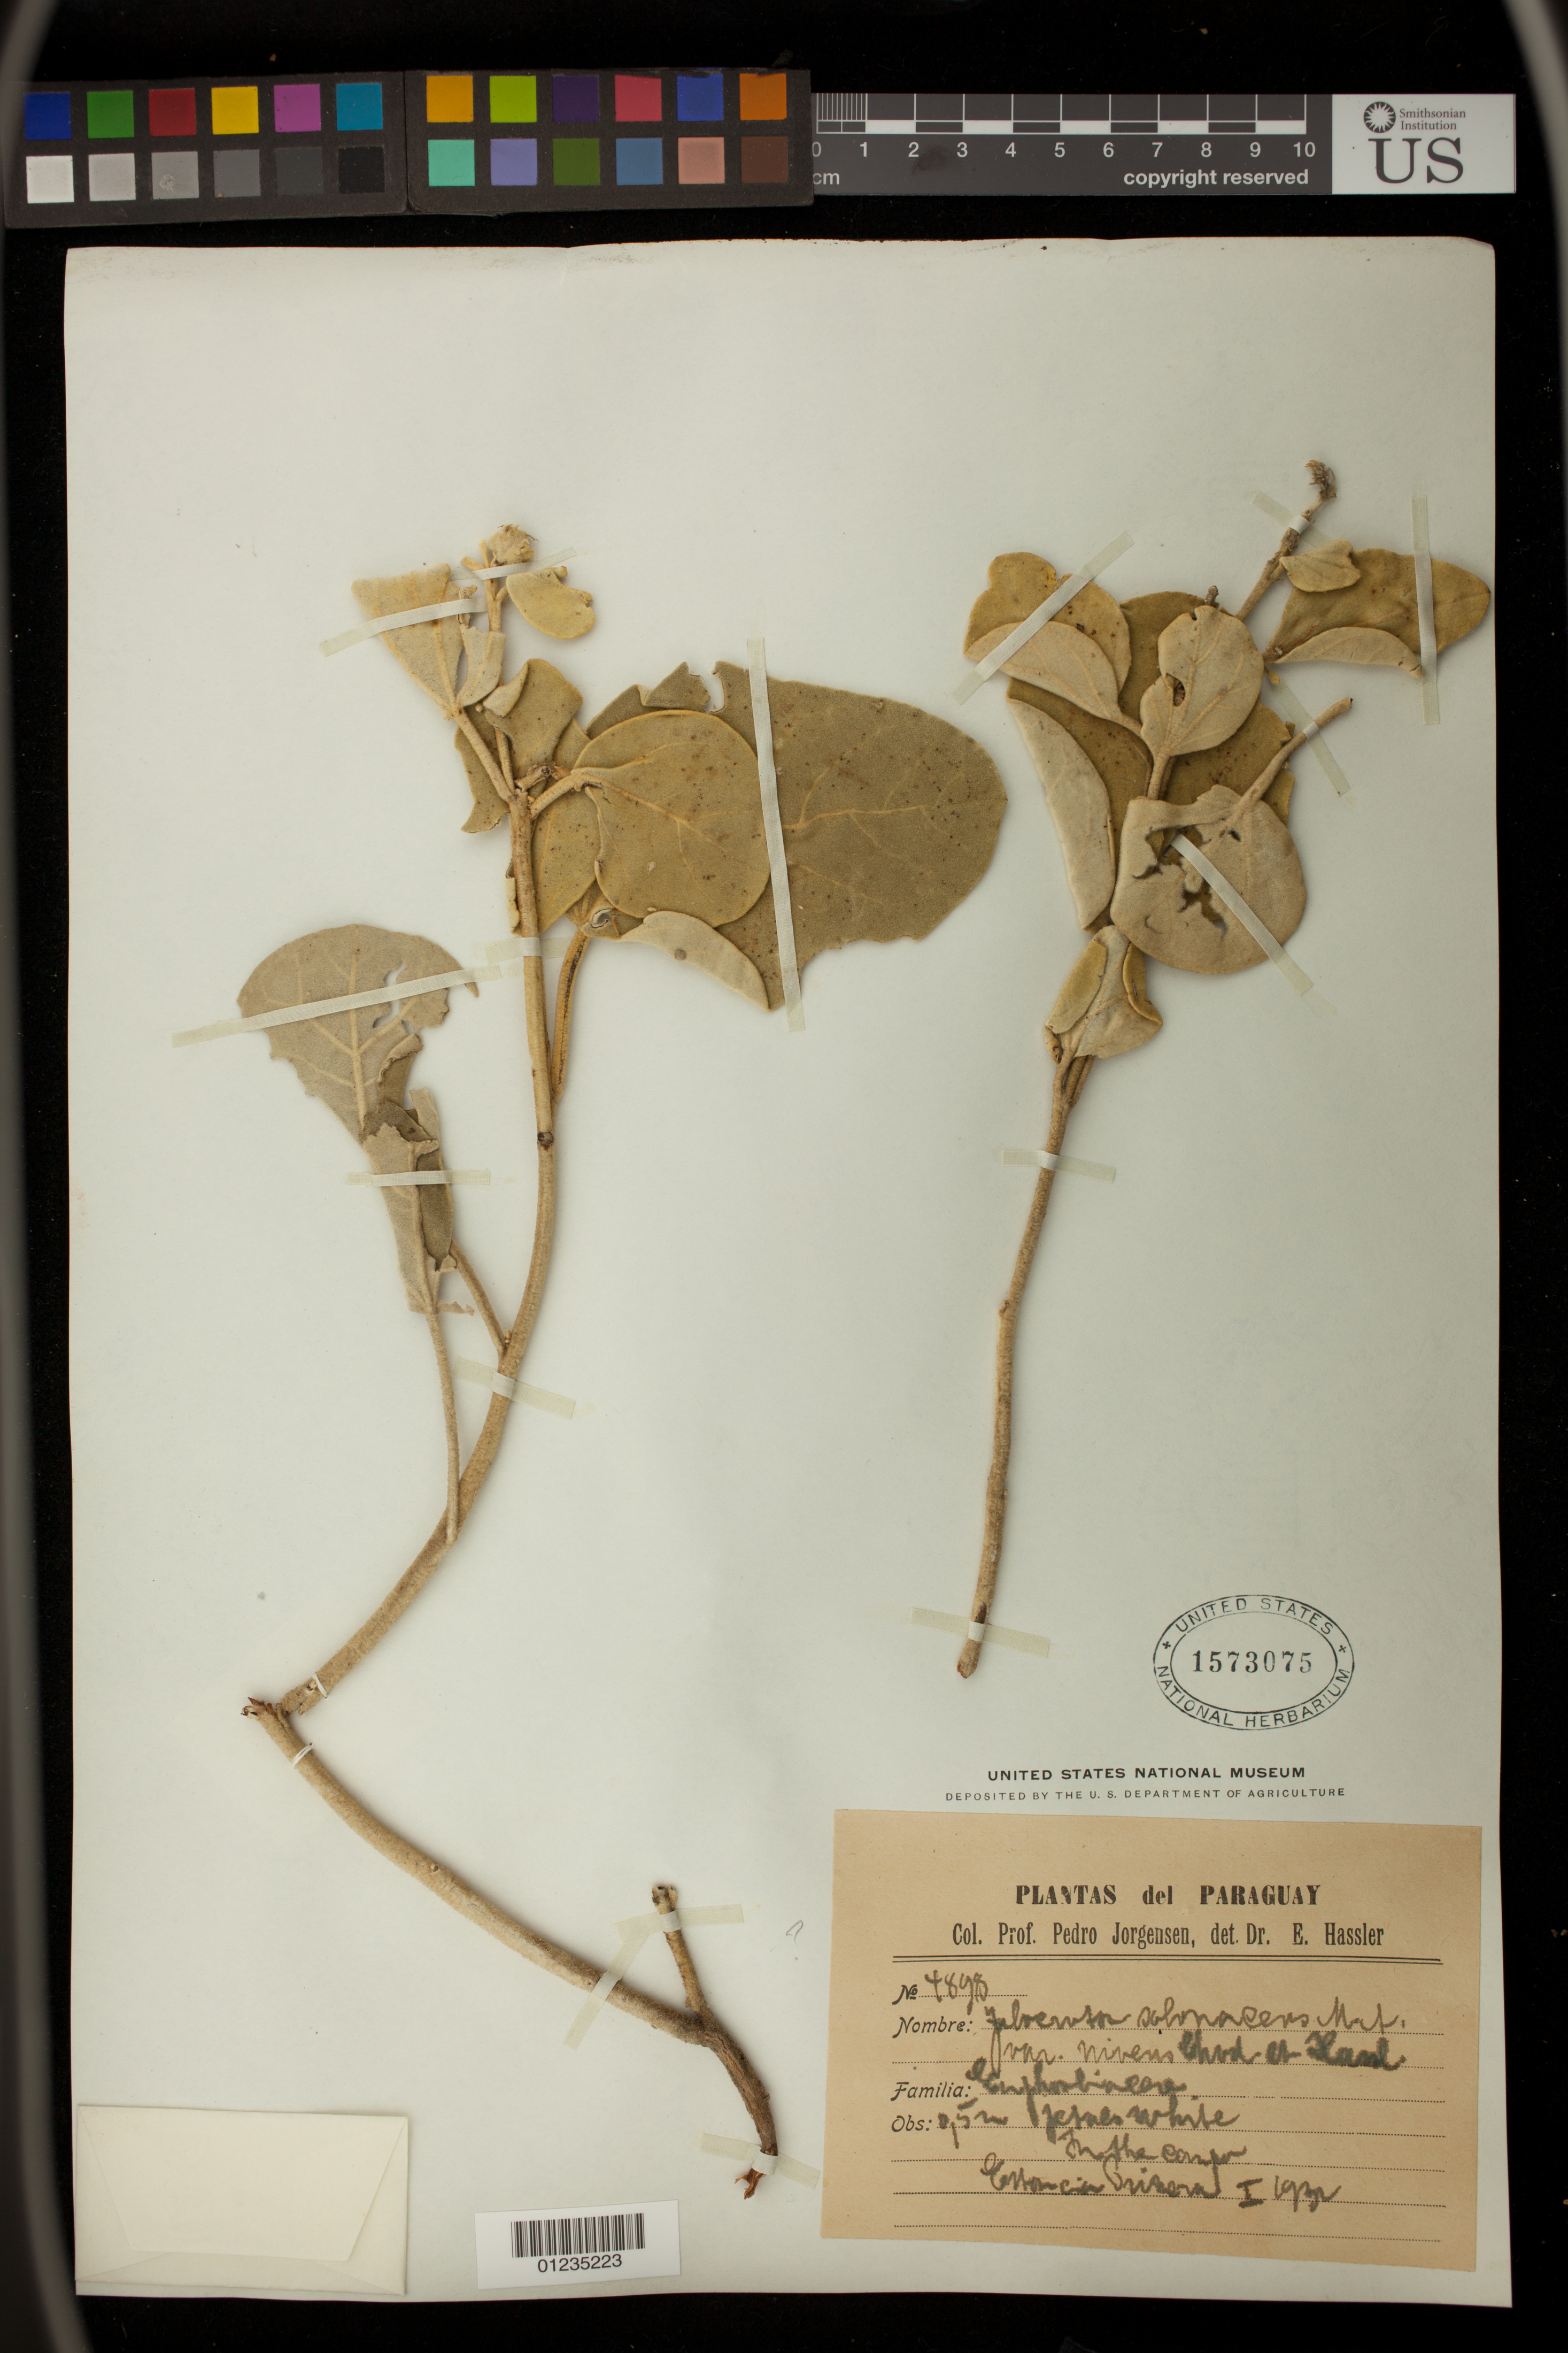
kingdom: Plantae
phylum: Tracheophyta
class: Magnoliopsida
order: Malpighiales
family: Euphorbiaceae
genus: Julocroton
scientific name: Julocroton solanaceus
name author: (Müll. Arg.) Müll. Arg.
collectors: P. Jörgensen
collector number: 4898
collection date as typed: Jan 1932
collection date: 1932-01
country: Paraguay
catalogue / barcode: US 1573075